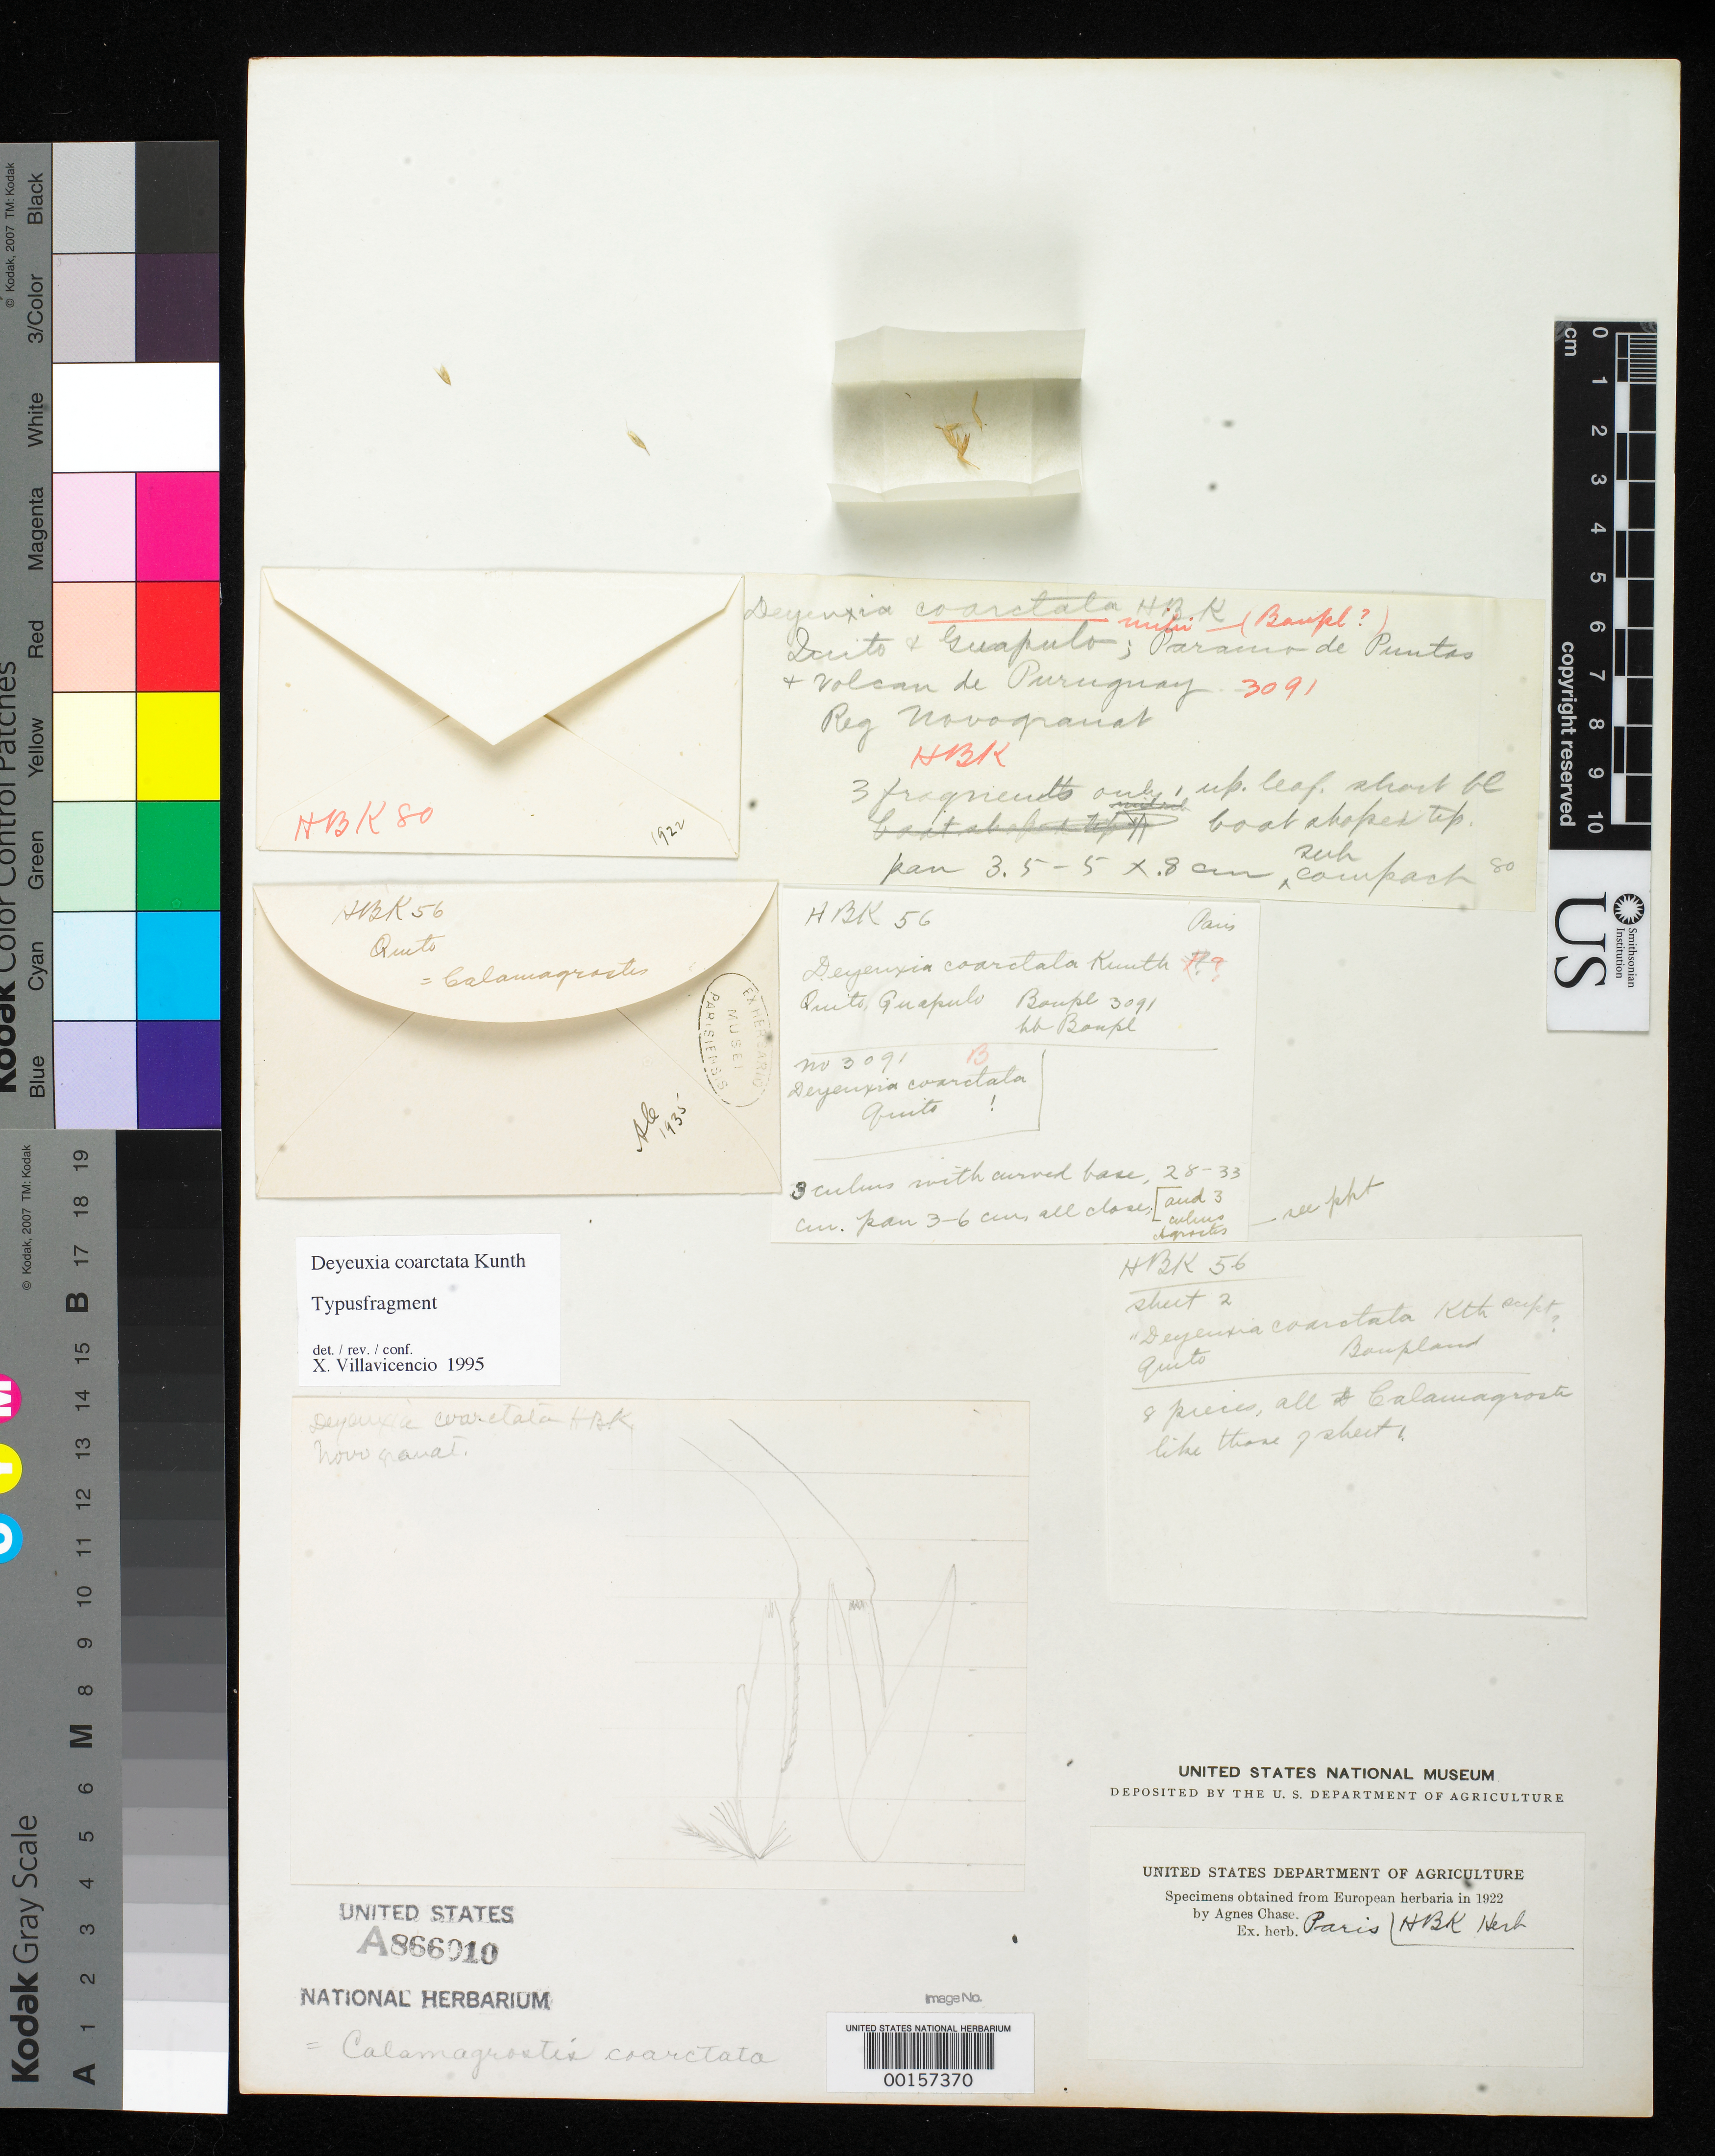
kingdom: Plantae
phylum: Tracheophyta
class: Liliopsida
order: Poales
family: Poaceae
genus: Deyeuxia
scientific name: Deyeuxia coarctata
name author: Kunth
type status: Type Fragment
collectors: F. W. Humboldt & A. J. A. Bonpland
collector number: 3091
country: Paraguay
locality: Reg. Novogranat, Paramo de Puntas & Volcan de Paraguay.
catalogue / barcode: US 866010A